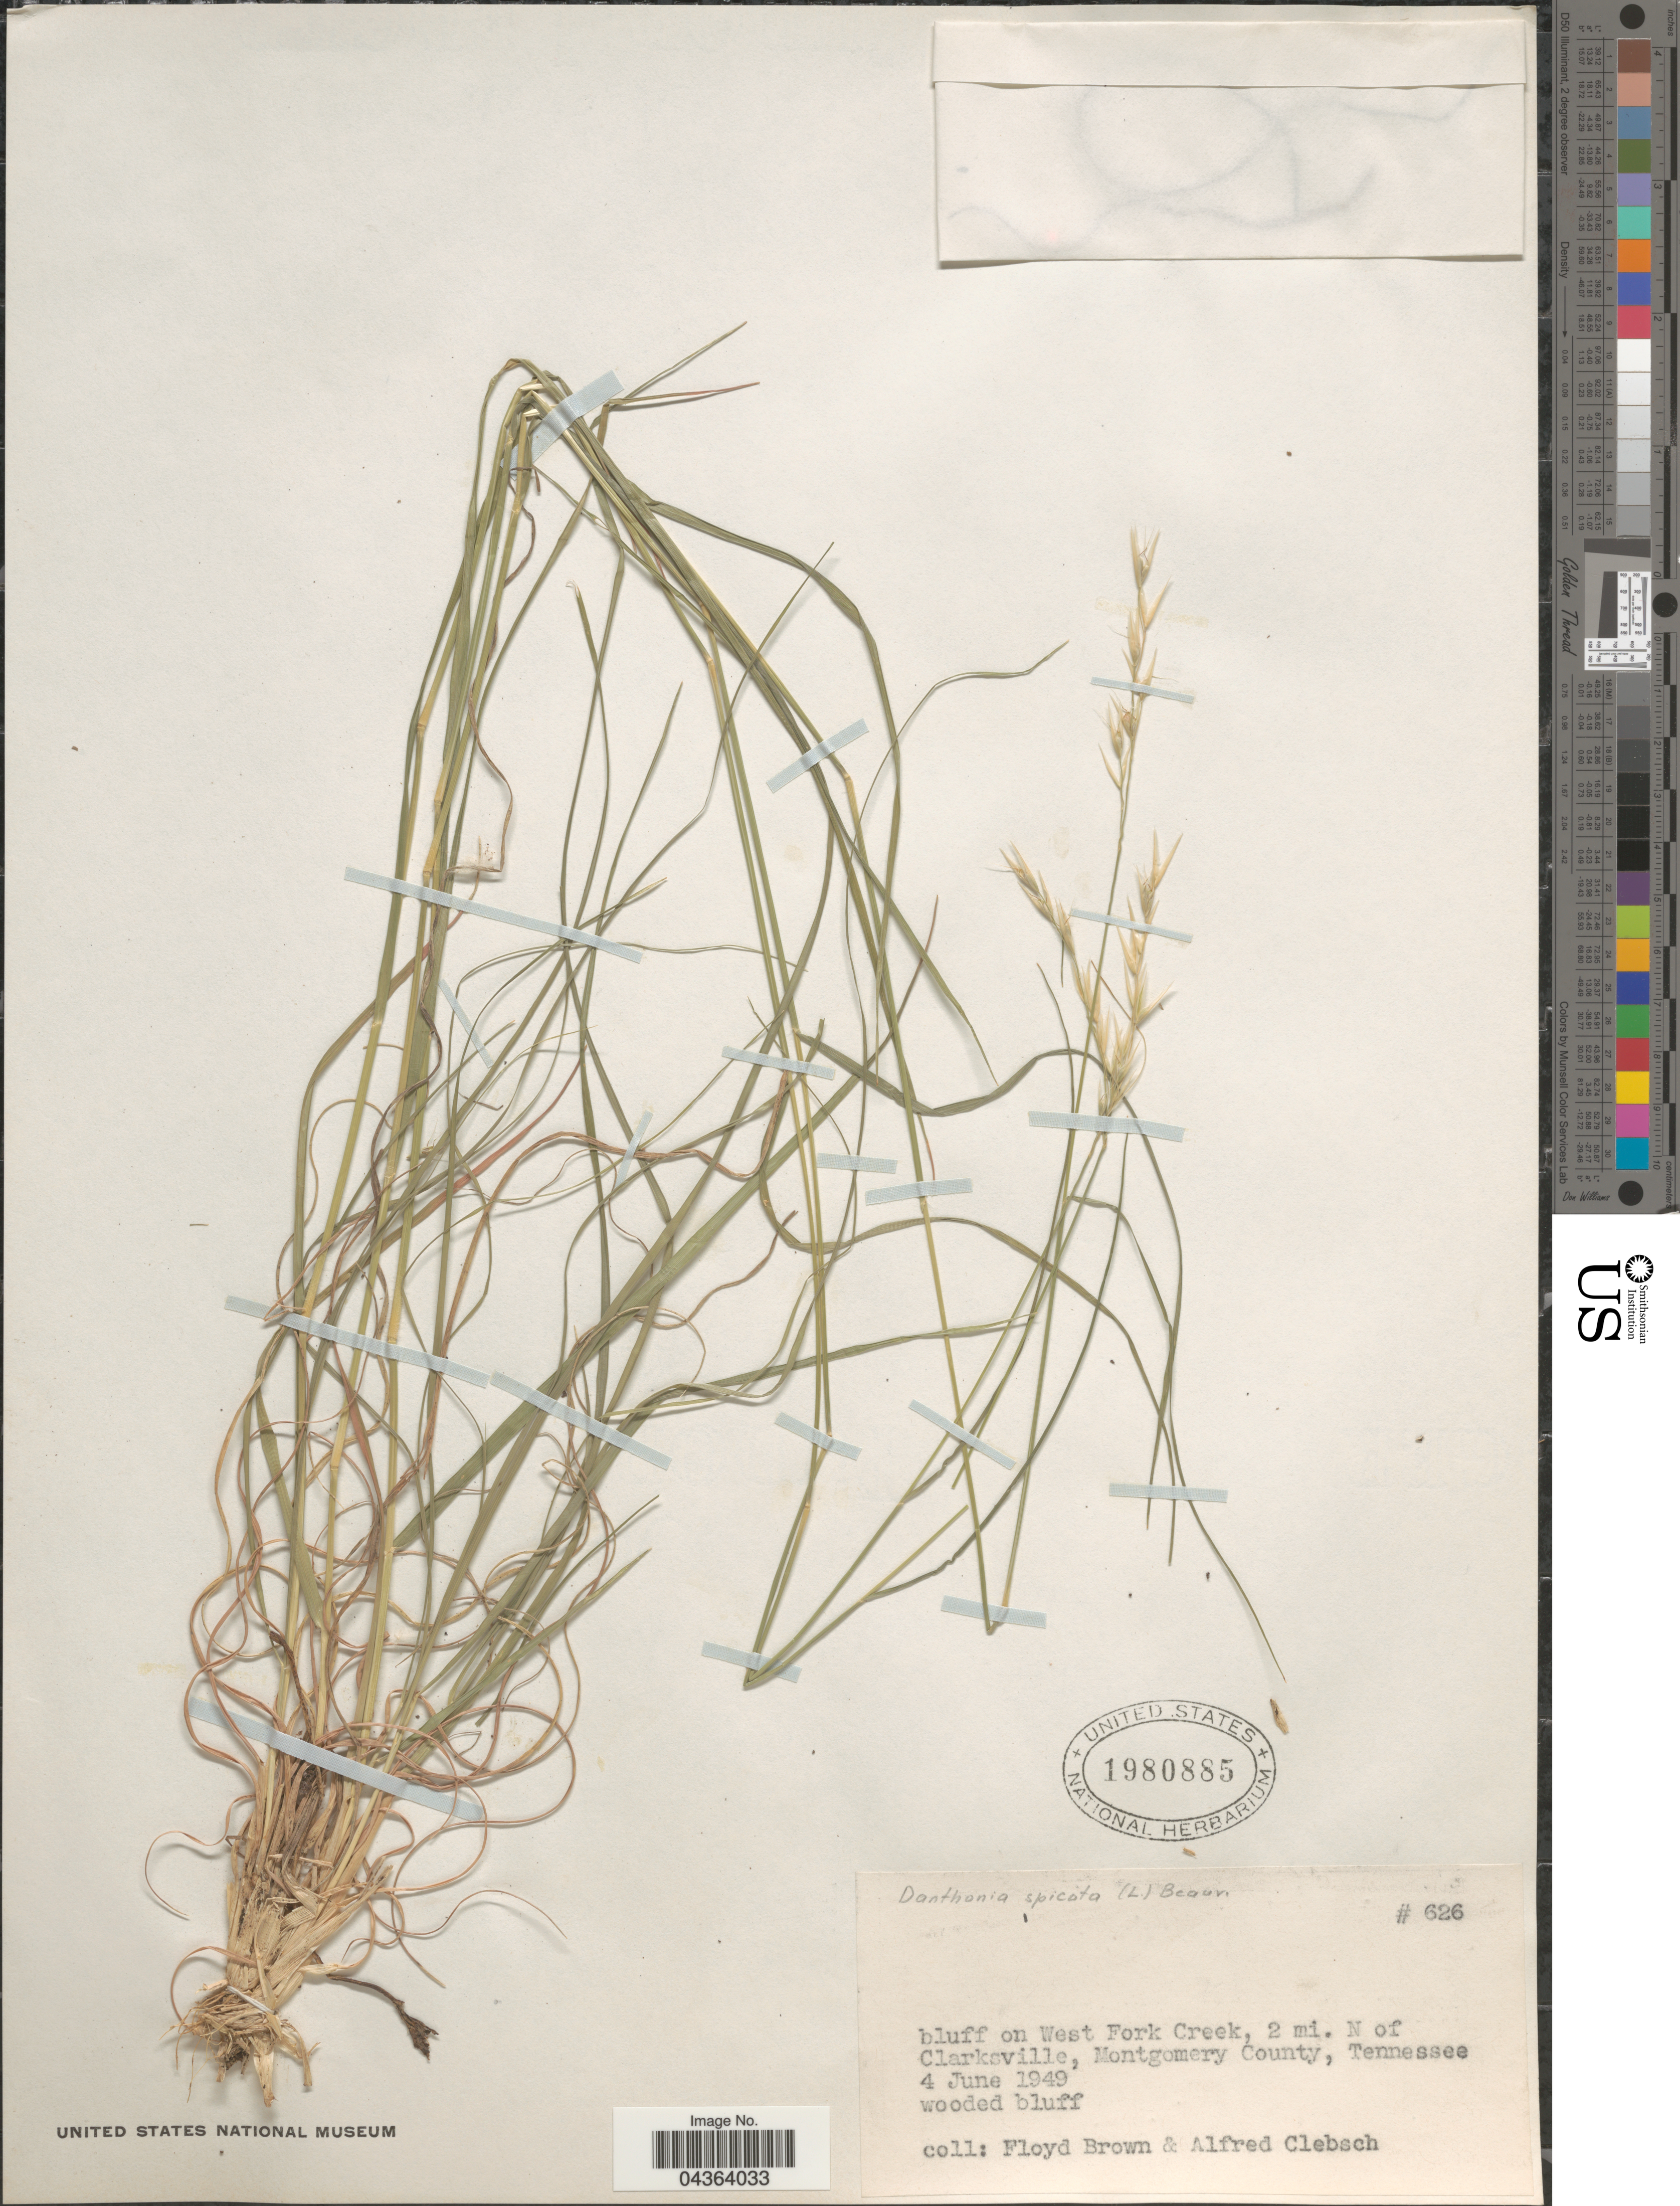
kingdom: Plantae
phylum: Tracheophyta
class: Liliopsida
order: Poales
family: Poaceae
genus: Danthonia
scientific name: Danthonia spicata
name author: (L.) P. Beauv. ex Roem. & Schult.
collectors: F. Brown & A. Clebsch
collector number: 626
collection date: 1949-06-04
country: United States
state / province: Tennessee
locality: Bluff on West Fork Creek, 2 mi. N of Clarksville, Montgomery County.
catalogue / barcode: US 1980885